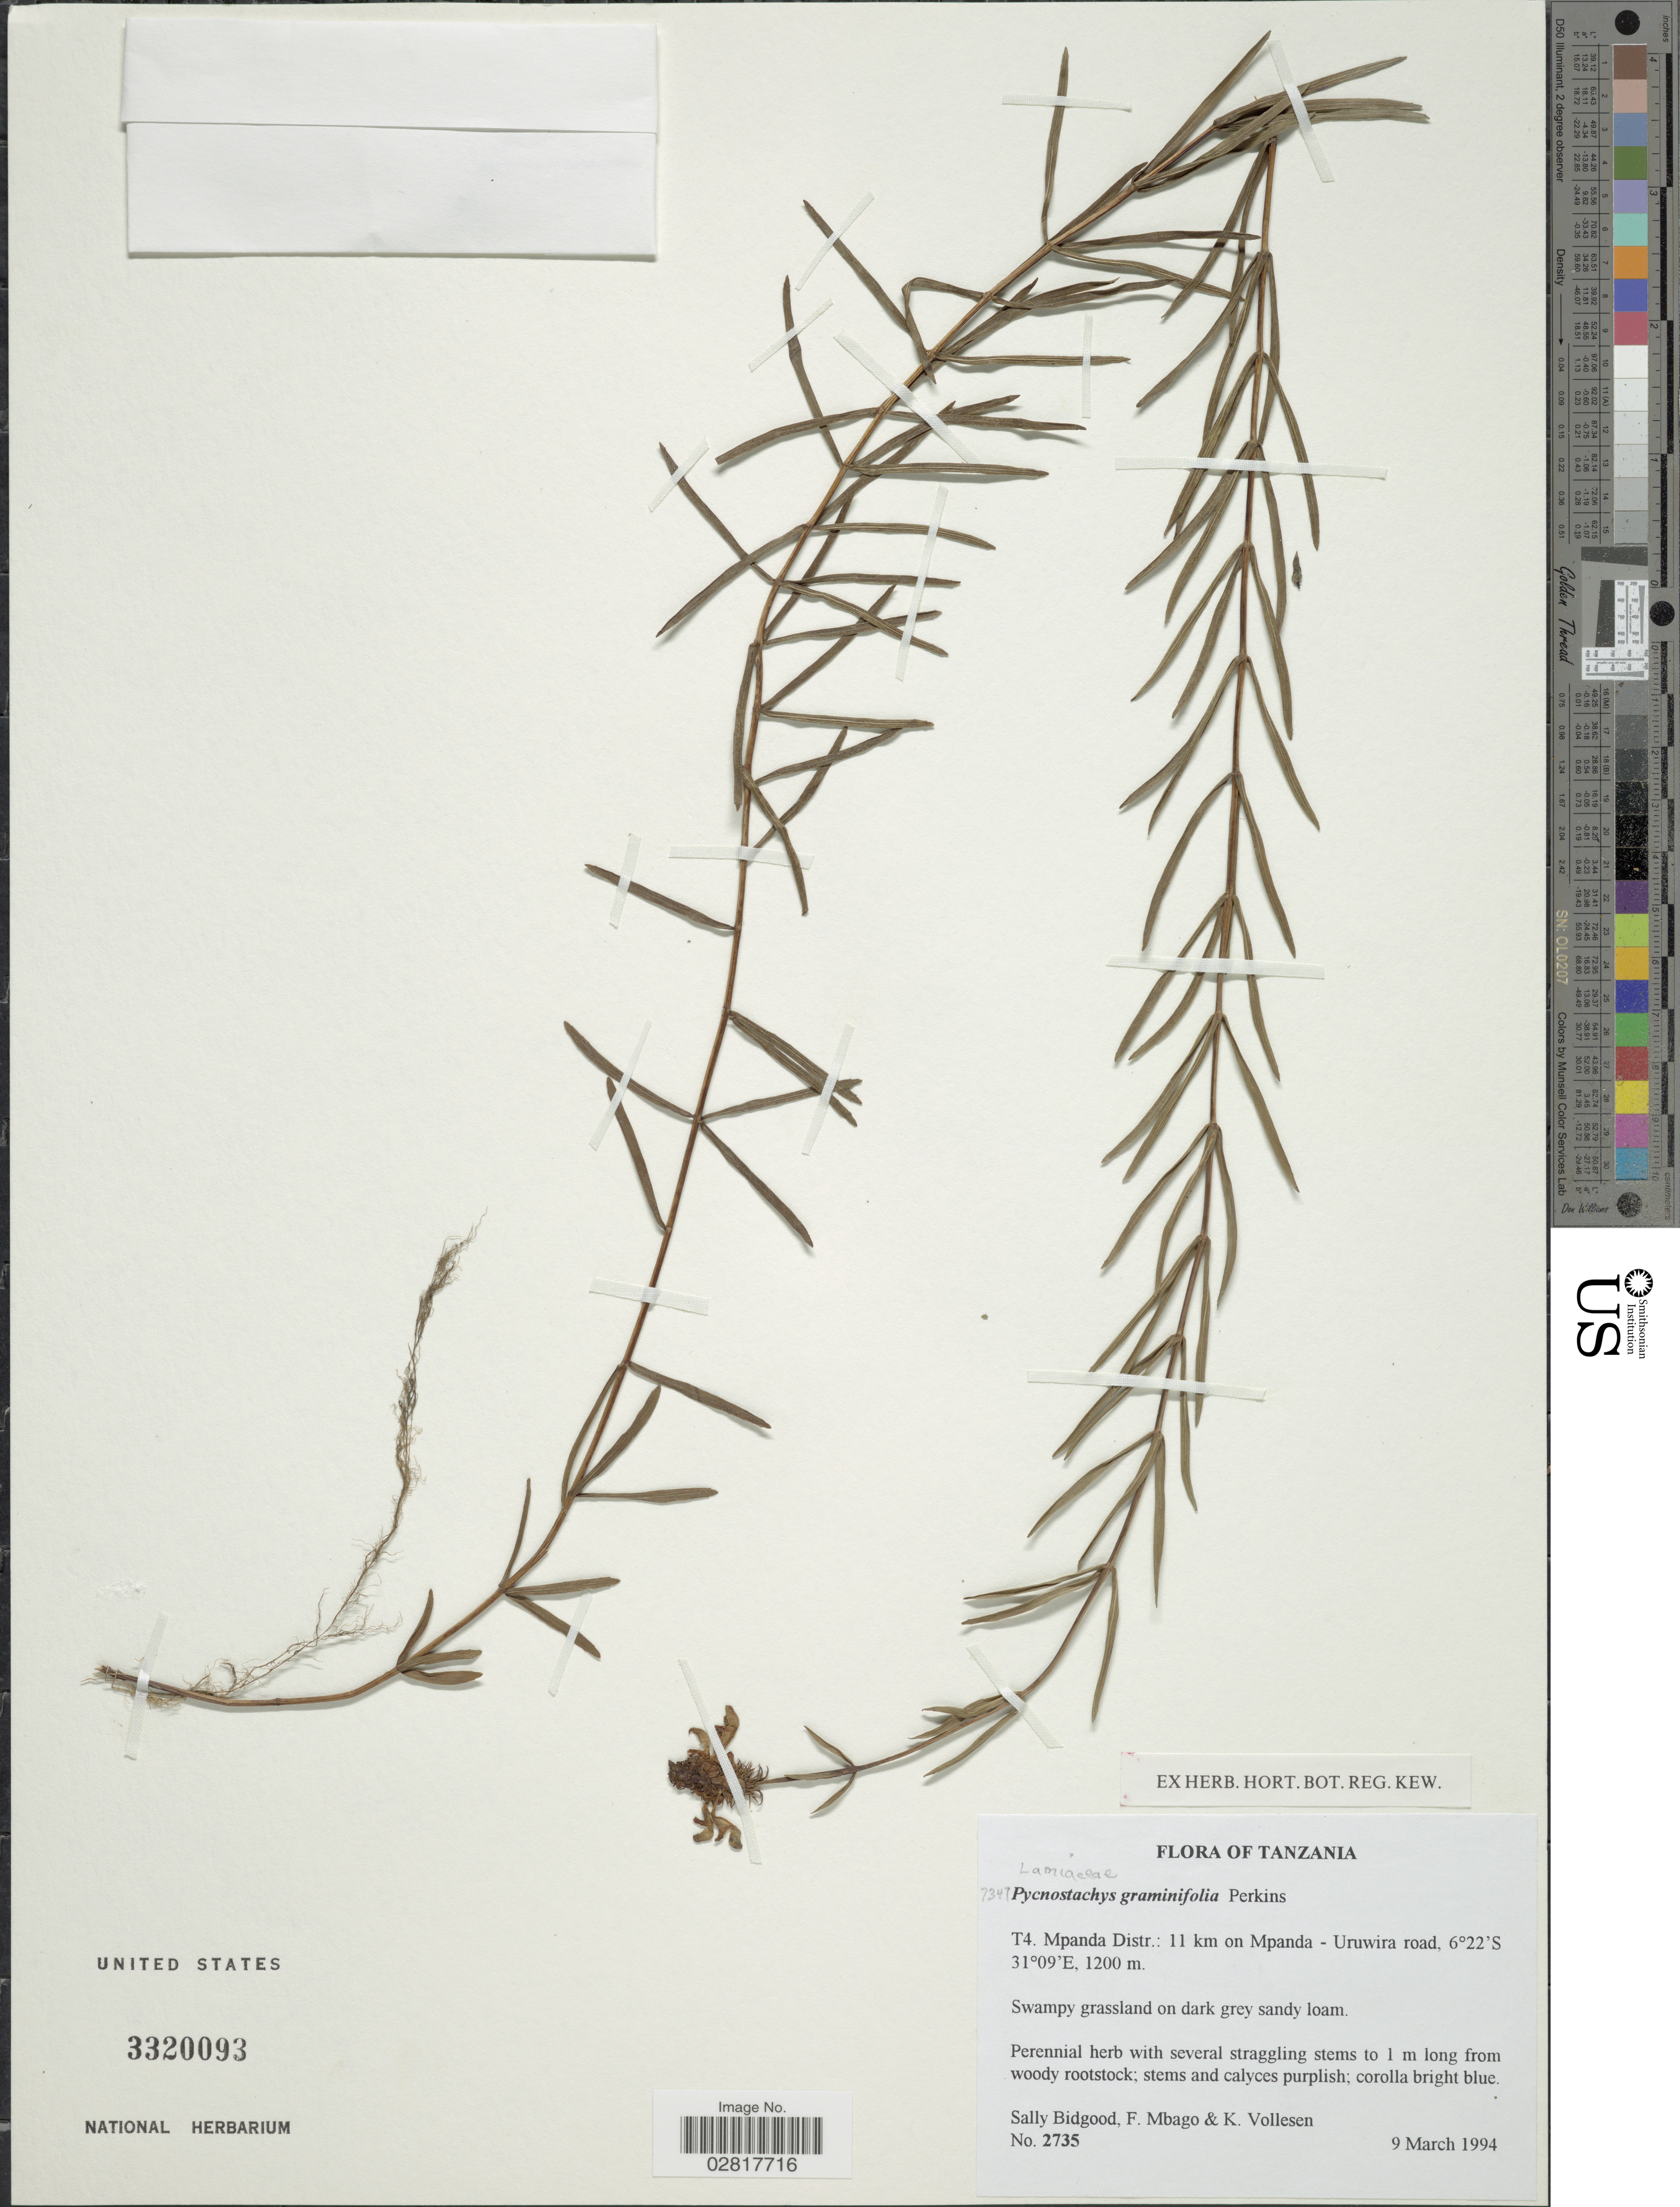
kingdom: Plantae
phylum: Tracheophyta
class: Magnoliopsida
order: Lamiales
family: Lamiaceae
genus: Pycnostachys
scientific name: Pycnostachys graminifolia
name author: Perkins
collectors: S. Bidgood, F. Mbago & K. Vollesen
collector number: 2735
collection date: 1994-03-09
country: Tanzania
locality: T4. Mpanda Distr.: 11 km on Mpanda - Uruwira road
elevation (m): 1200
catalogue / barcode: US 3320093